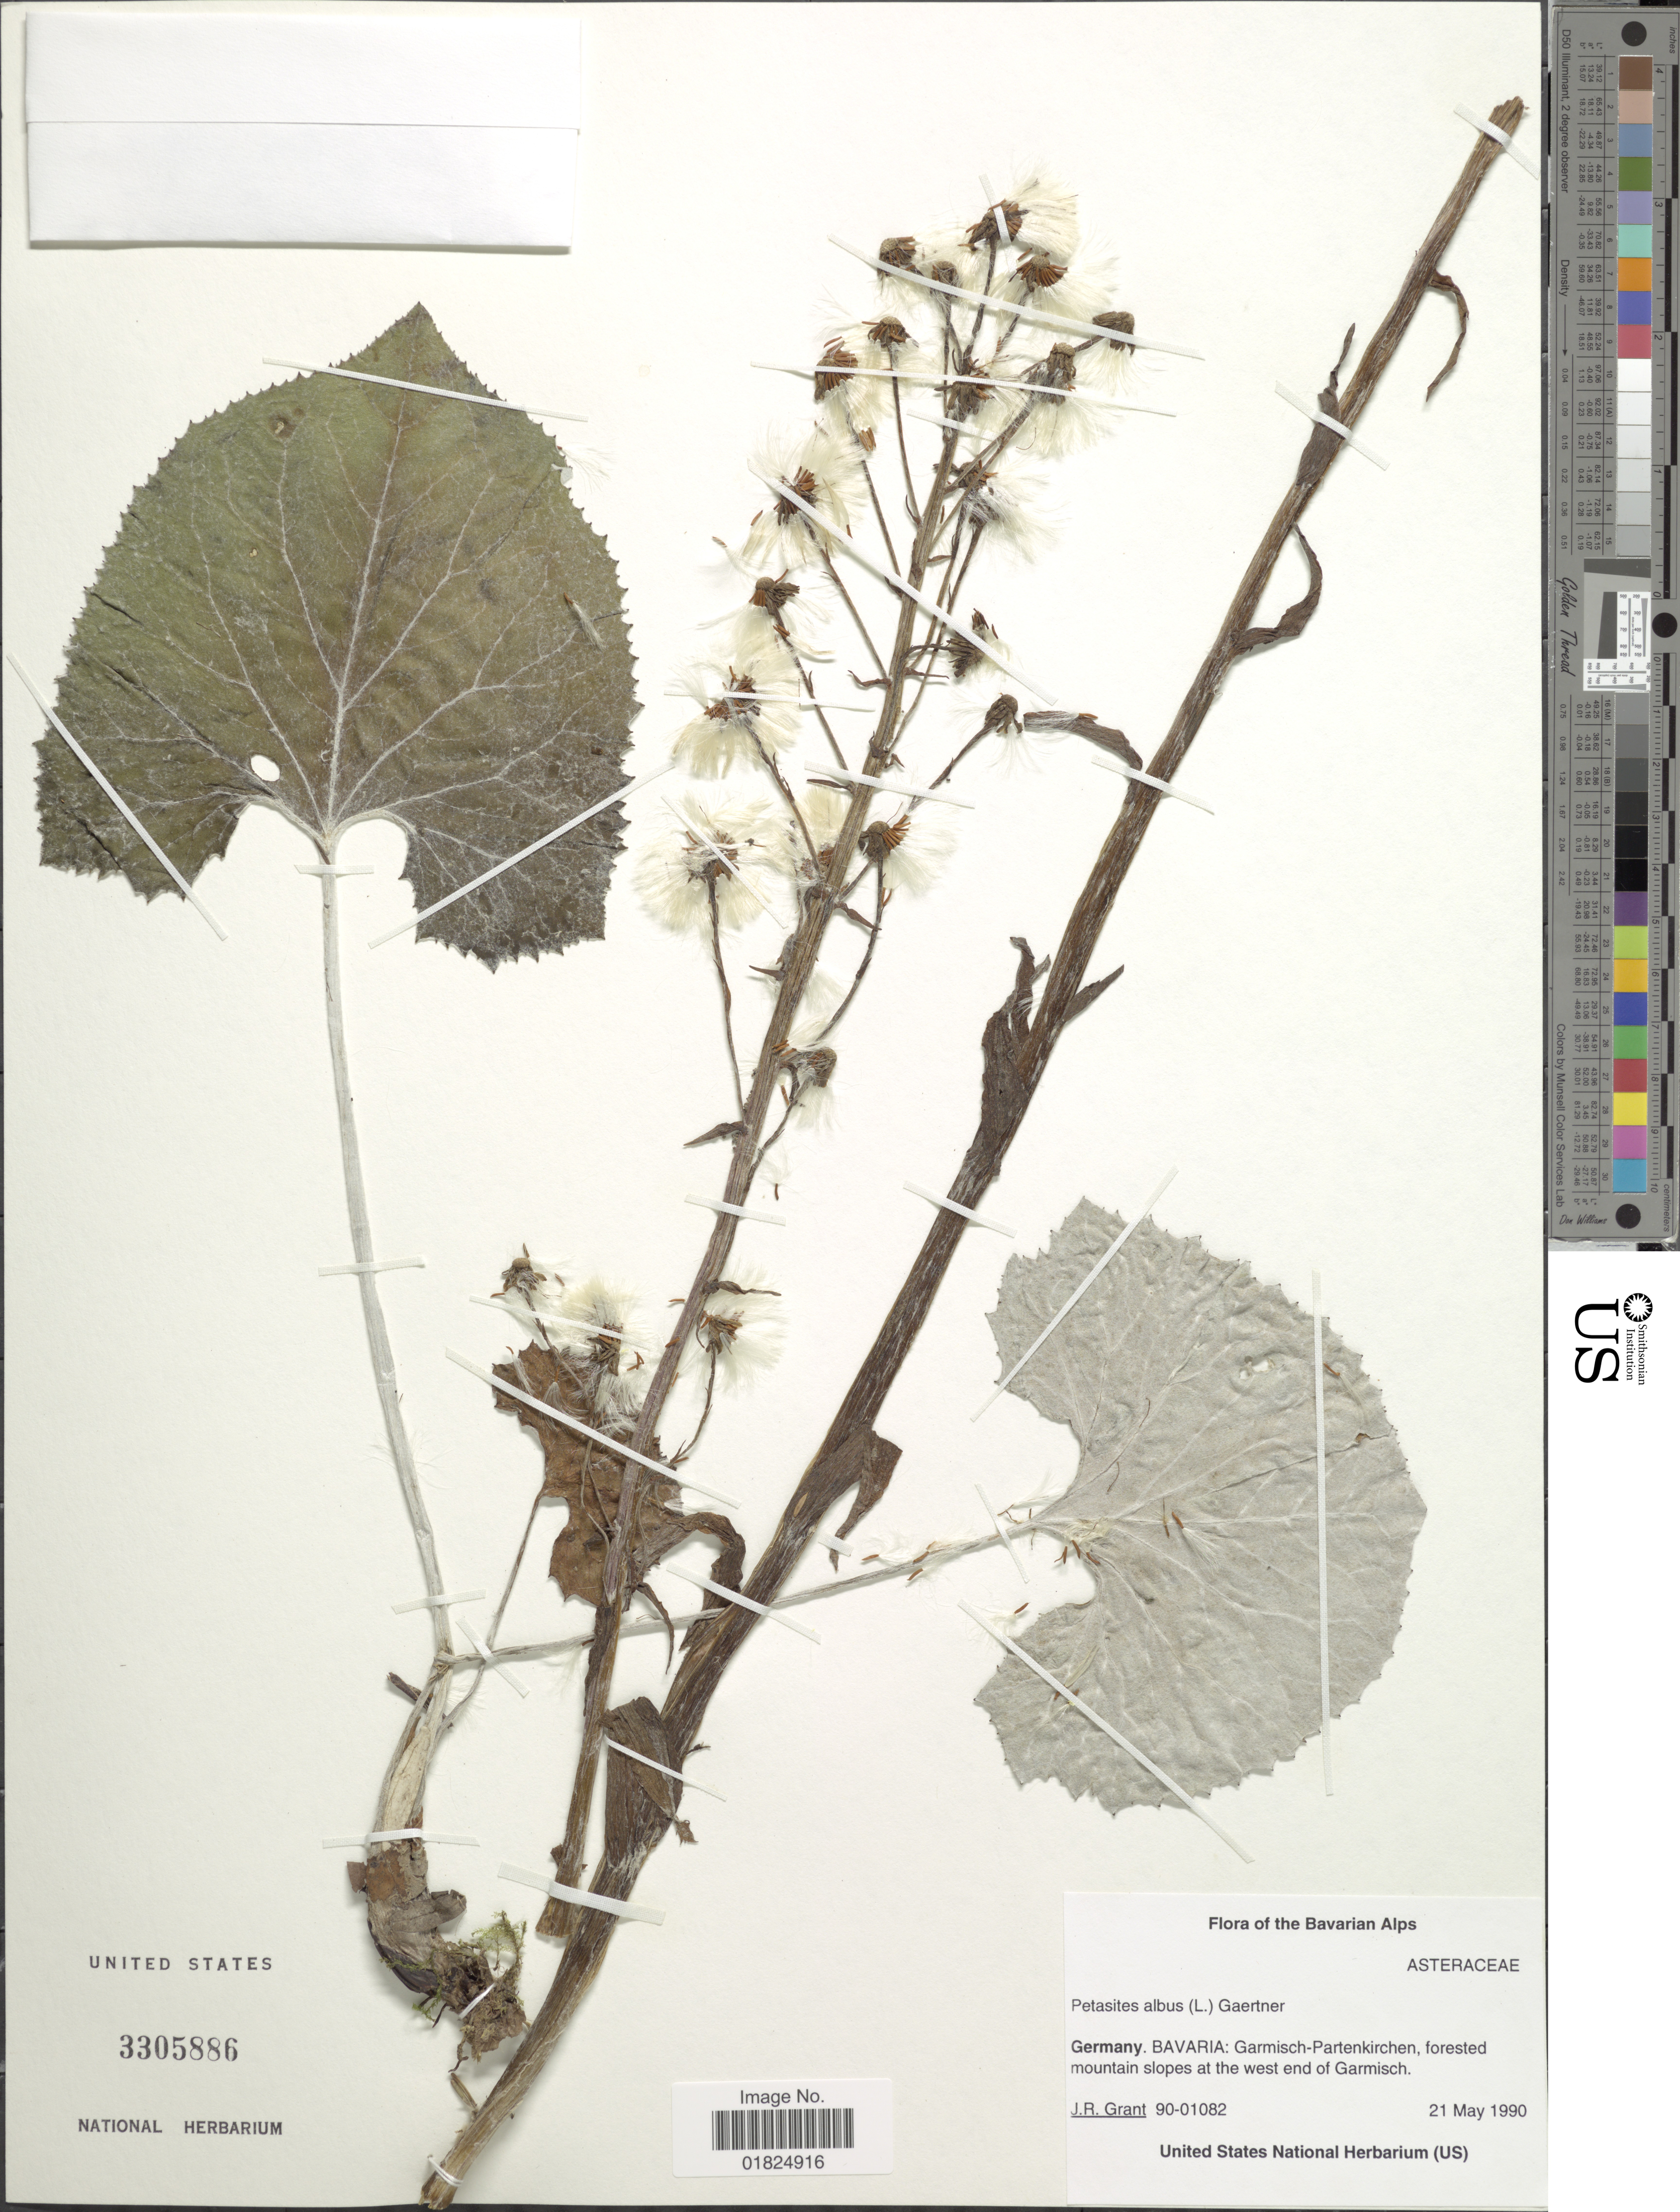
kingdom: Plantae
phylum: Tracheophyta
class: Magnoliopsida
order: Asterales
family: Asteraceae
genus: Petasites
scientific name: Petasites albus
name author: (L.) Gaertn.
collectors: J. Grant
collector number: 90-01082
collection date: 1990-05-21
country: Germany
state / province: Bayern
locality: Bavaria: Garmisch-Partenkrichen, forested mountain slopes at the west end of Garmisch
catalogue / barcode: US 3305886